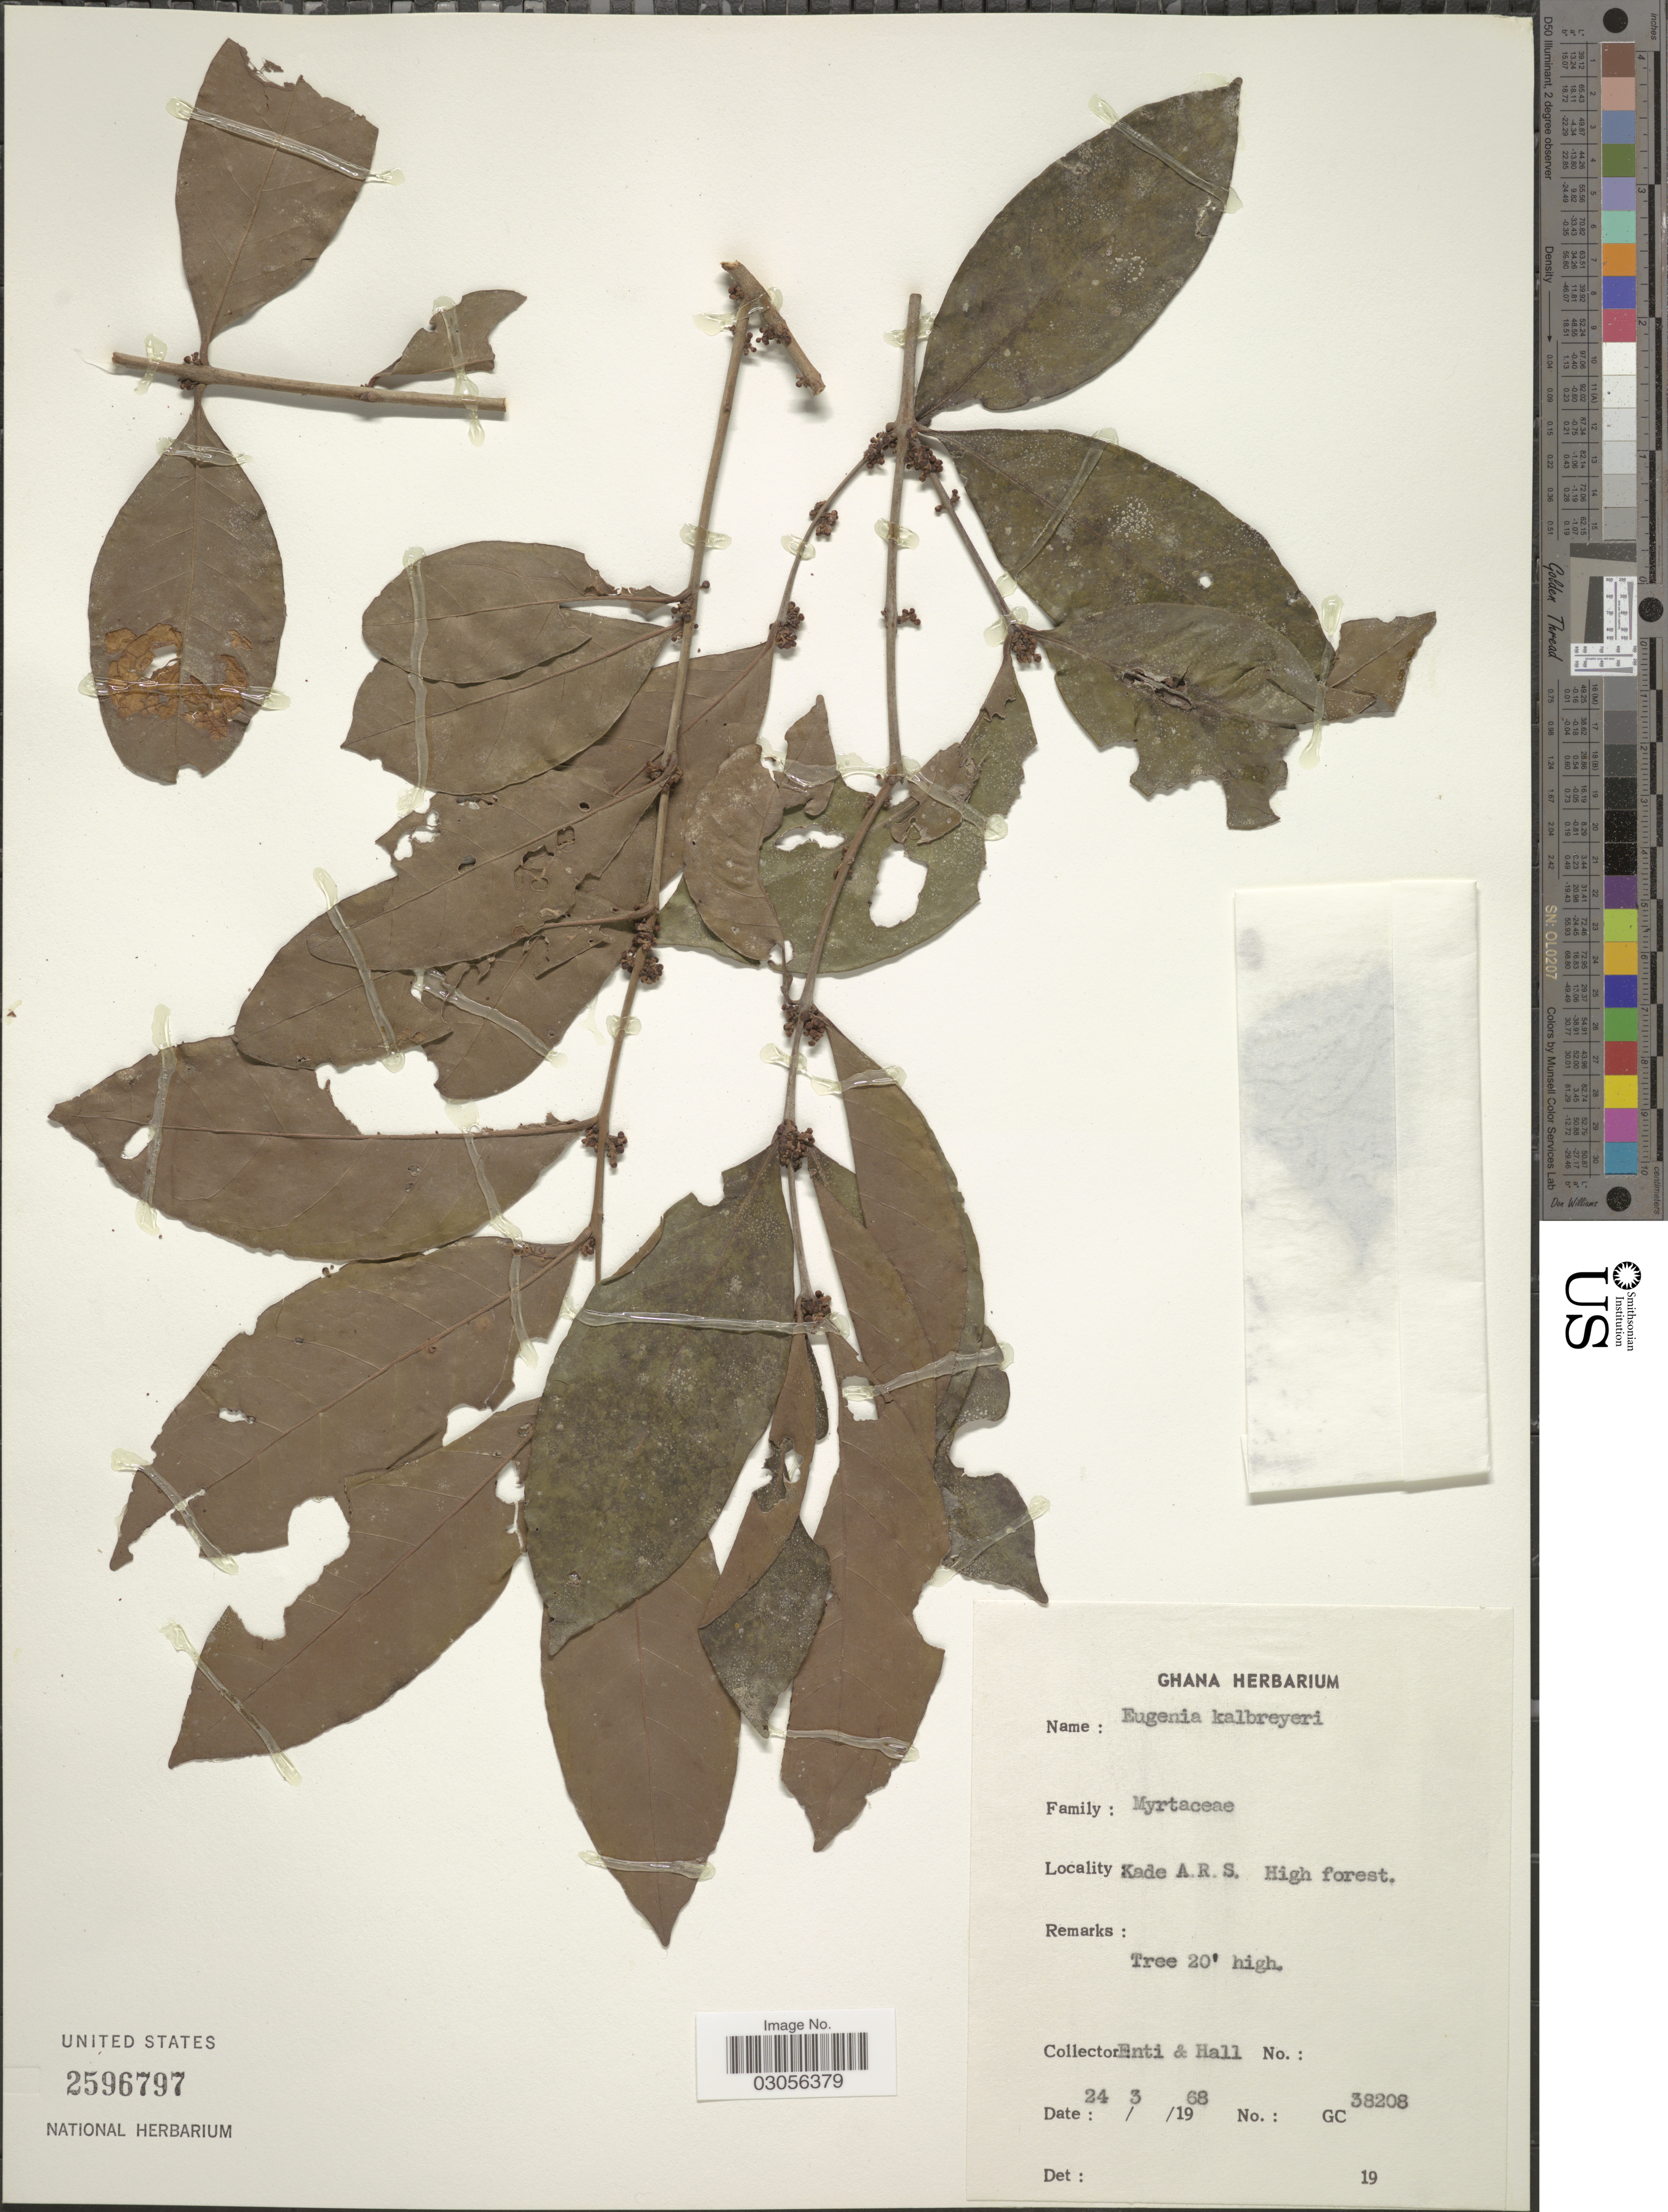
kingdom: Plantae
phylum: Tracheophyta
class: Magnoliopsida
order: Myrtales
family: Myrtaceae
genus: Eugenia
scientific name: Eugenia kalbreyeri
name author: Engl. & Brehmer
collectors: -. Enti & -- Hall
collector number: GC38208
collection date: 1968-03-24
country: Ghana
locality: Kade A.R.S. High forest.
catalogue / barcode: US 2596797